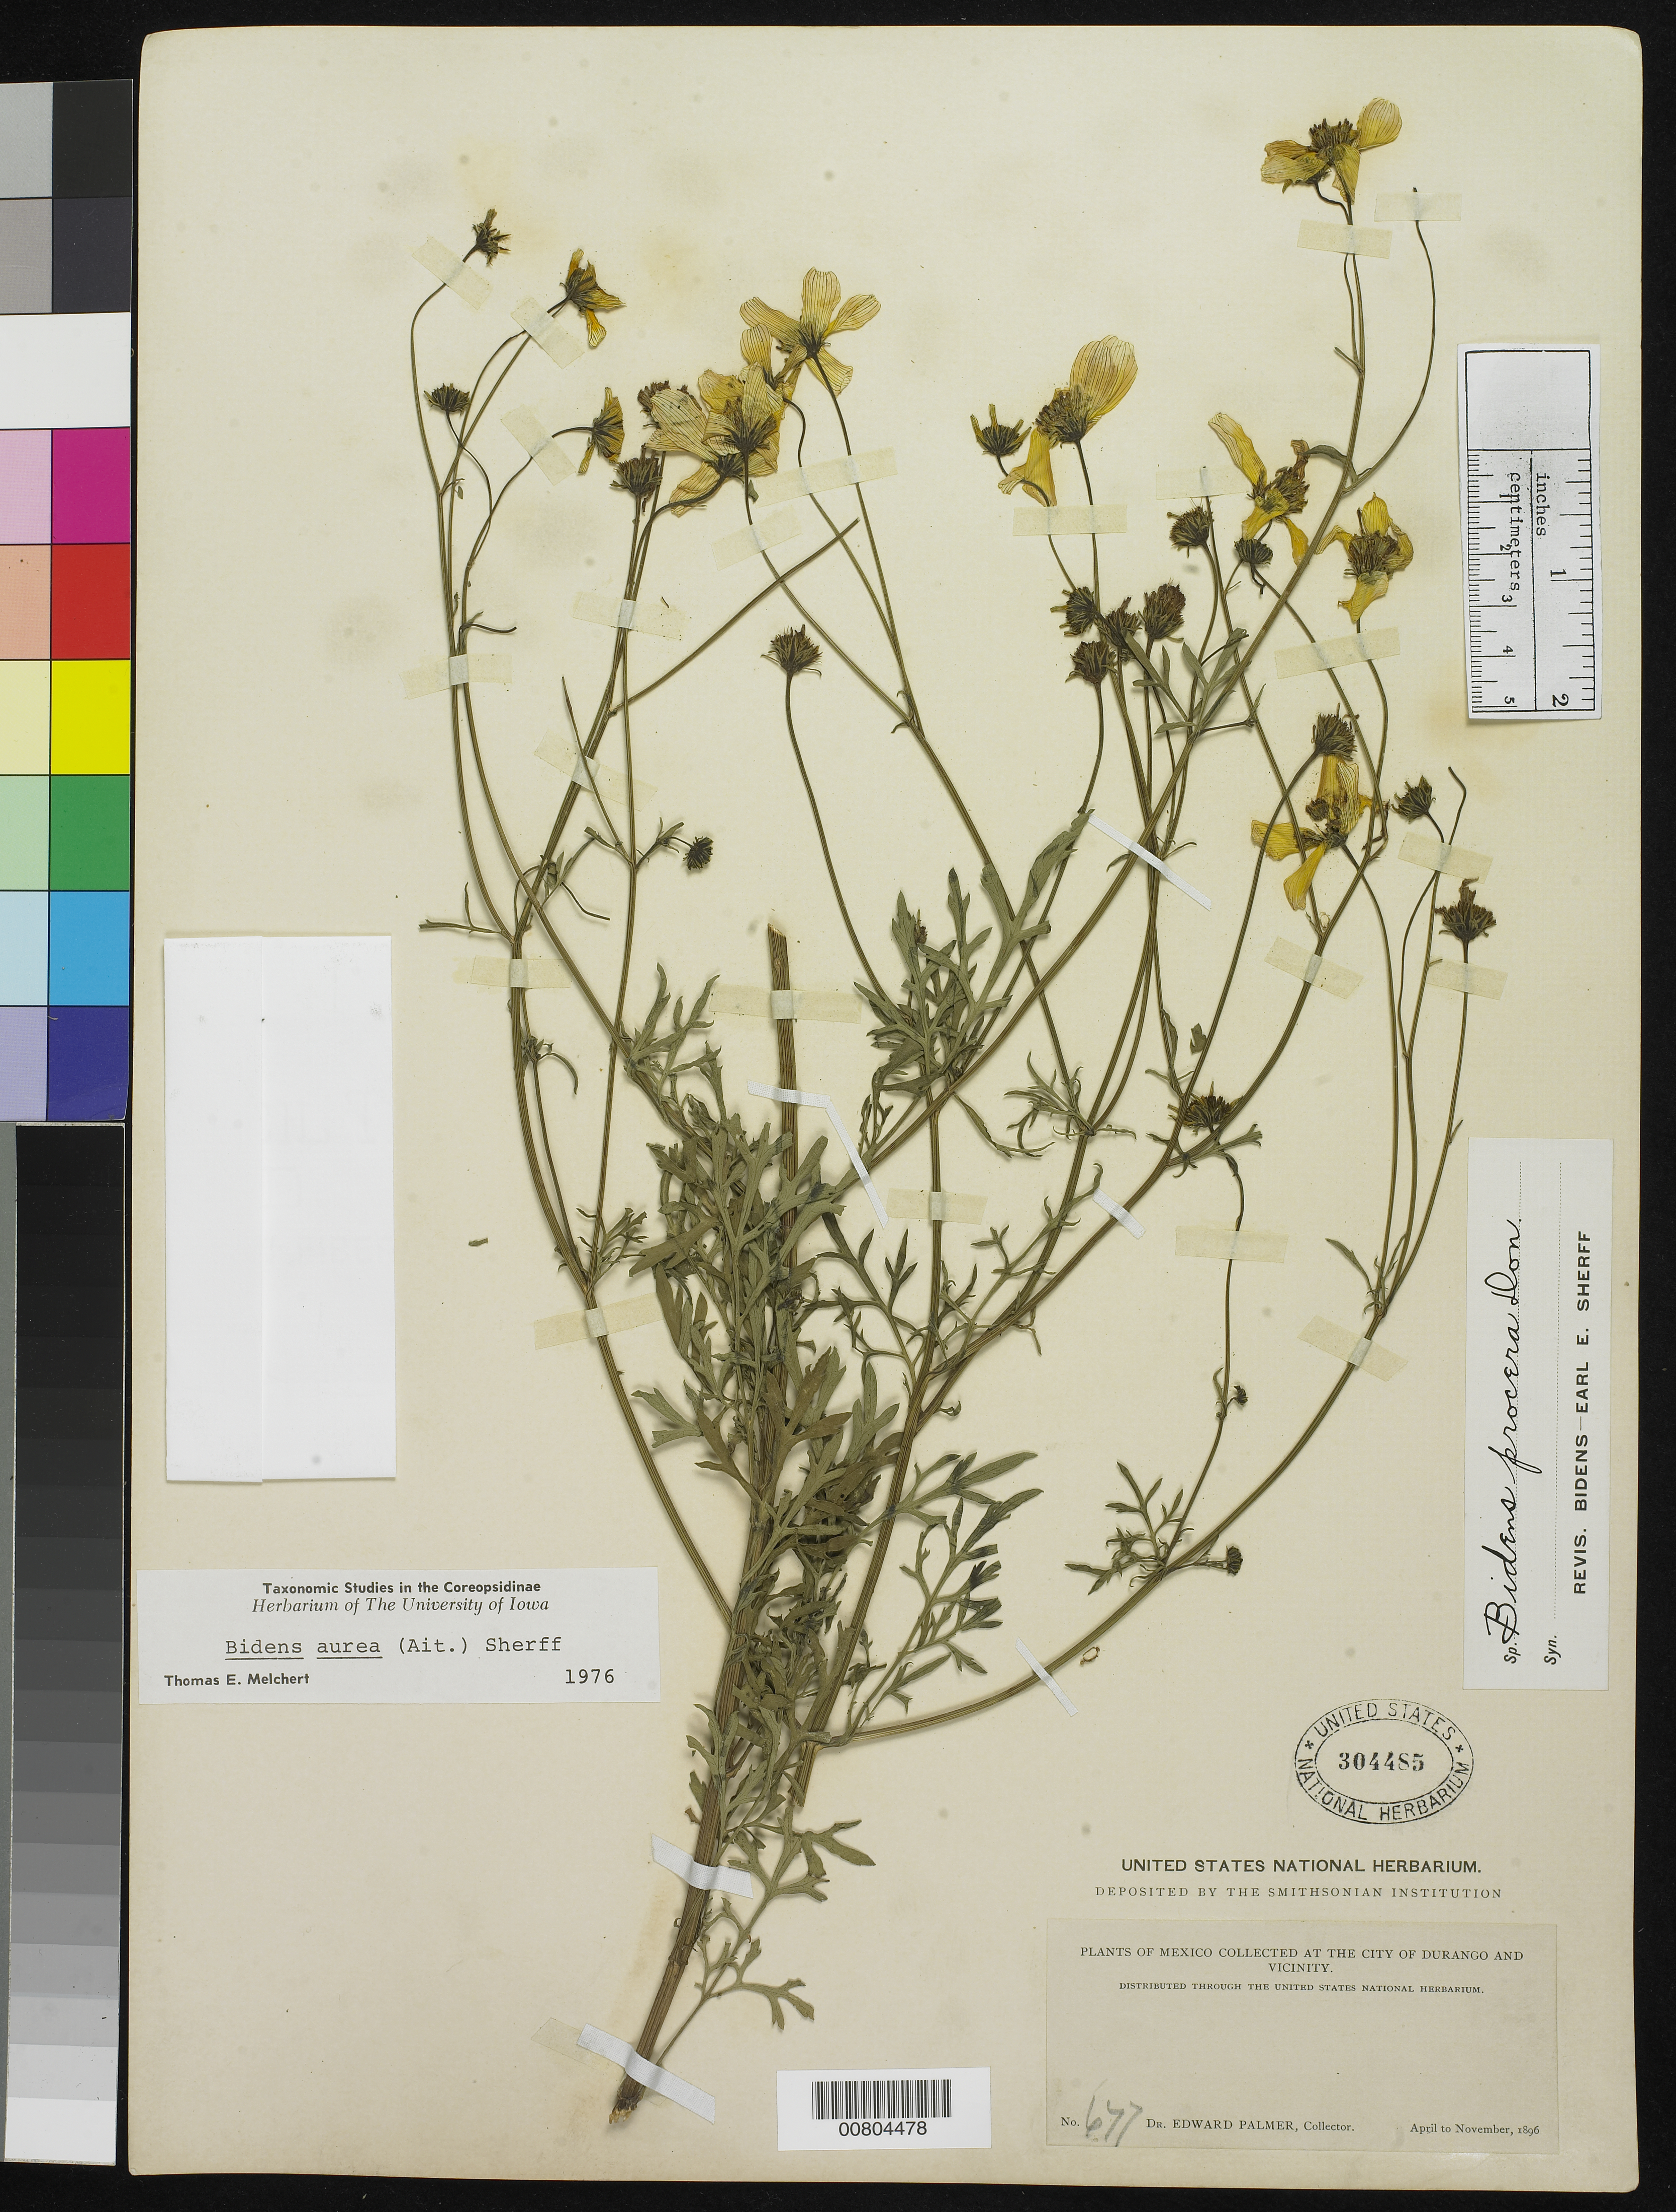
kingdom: Plantae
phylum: Tracheophyta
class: Magnoliopsida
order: Asterales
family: Asteraceae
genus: Bidens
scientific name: Bidens aurea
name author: (Aiton) Sherff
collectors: E. Palmer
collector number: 677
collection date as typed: Apr 1896 to -- Nov 1896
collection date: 1896-04/1896-11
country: Mexico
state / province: Durango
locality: City of Durango and vicinity.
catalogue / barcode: US 304485